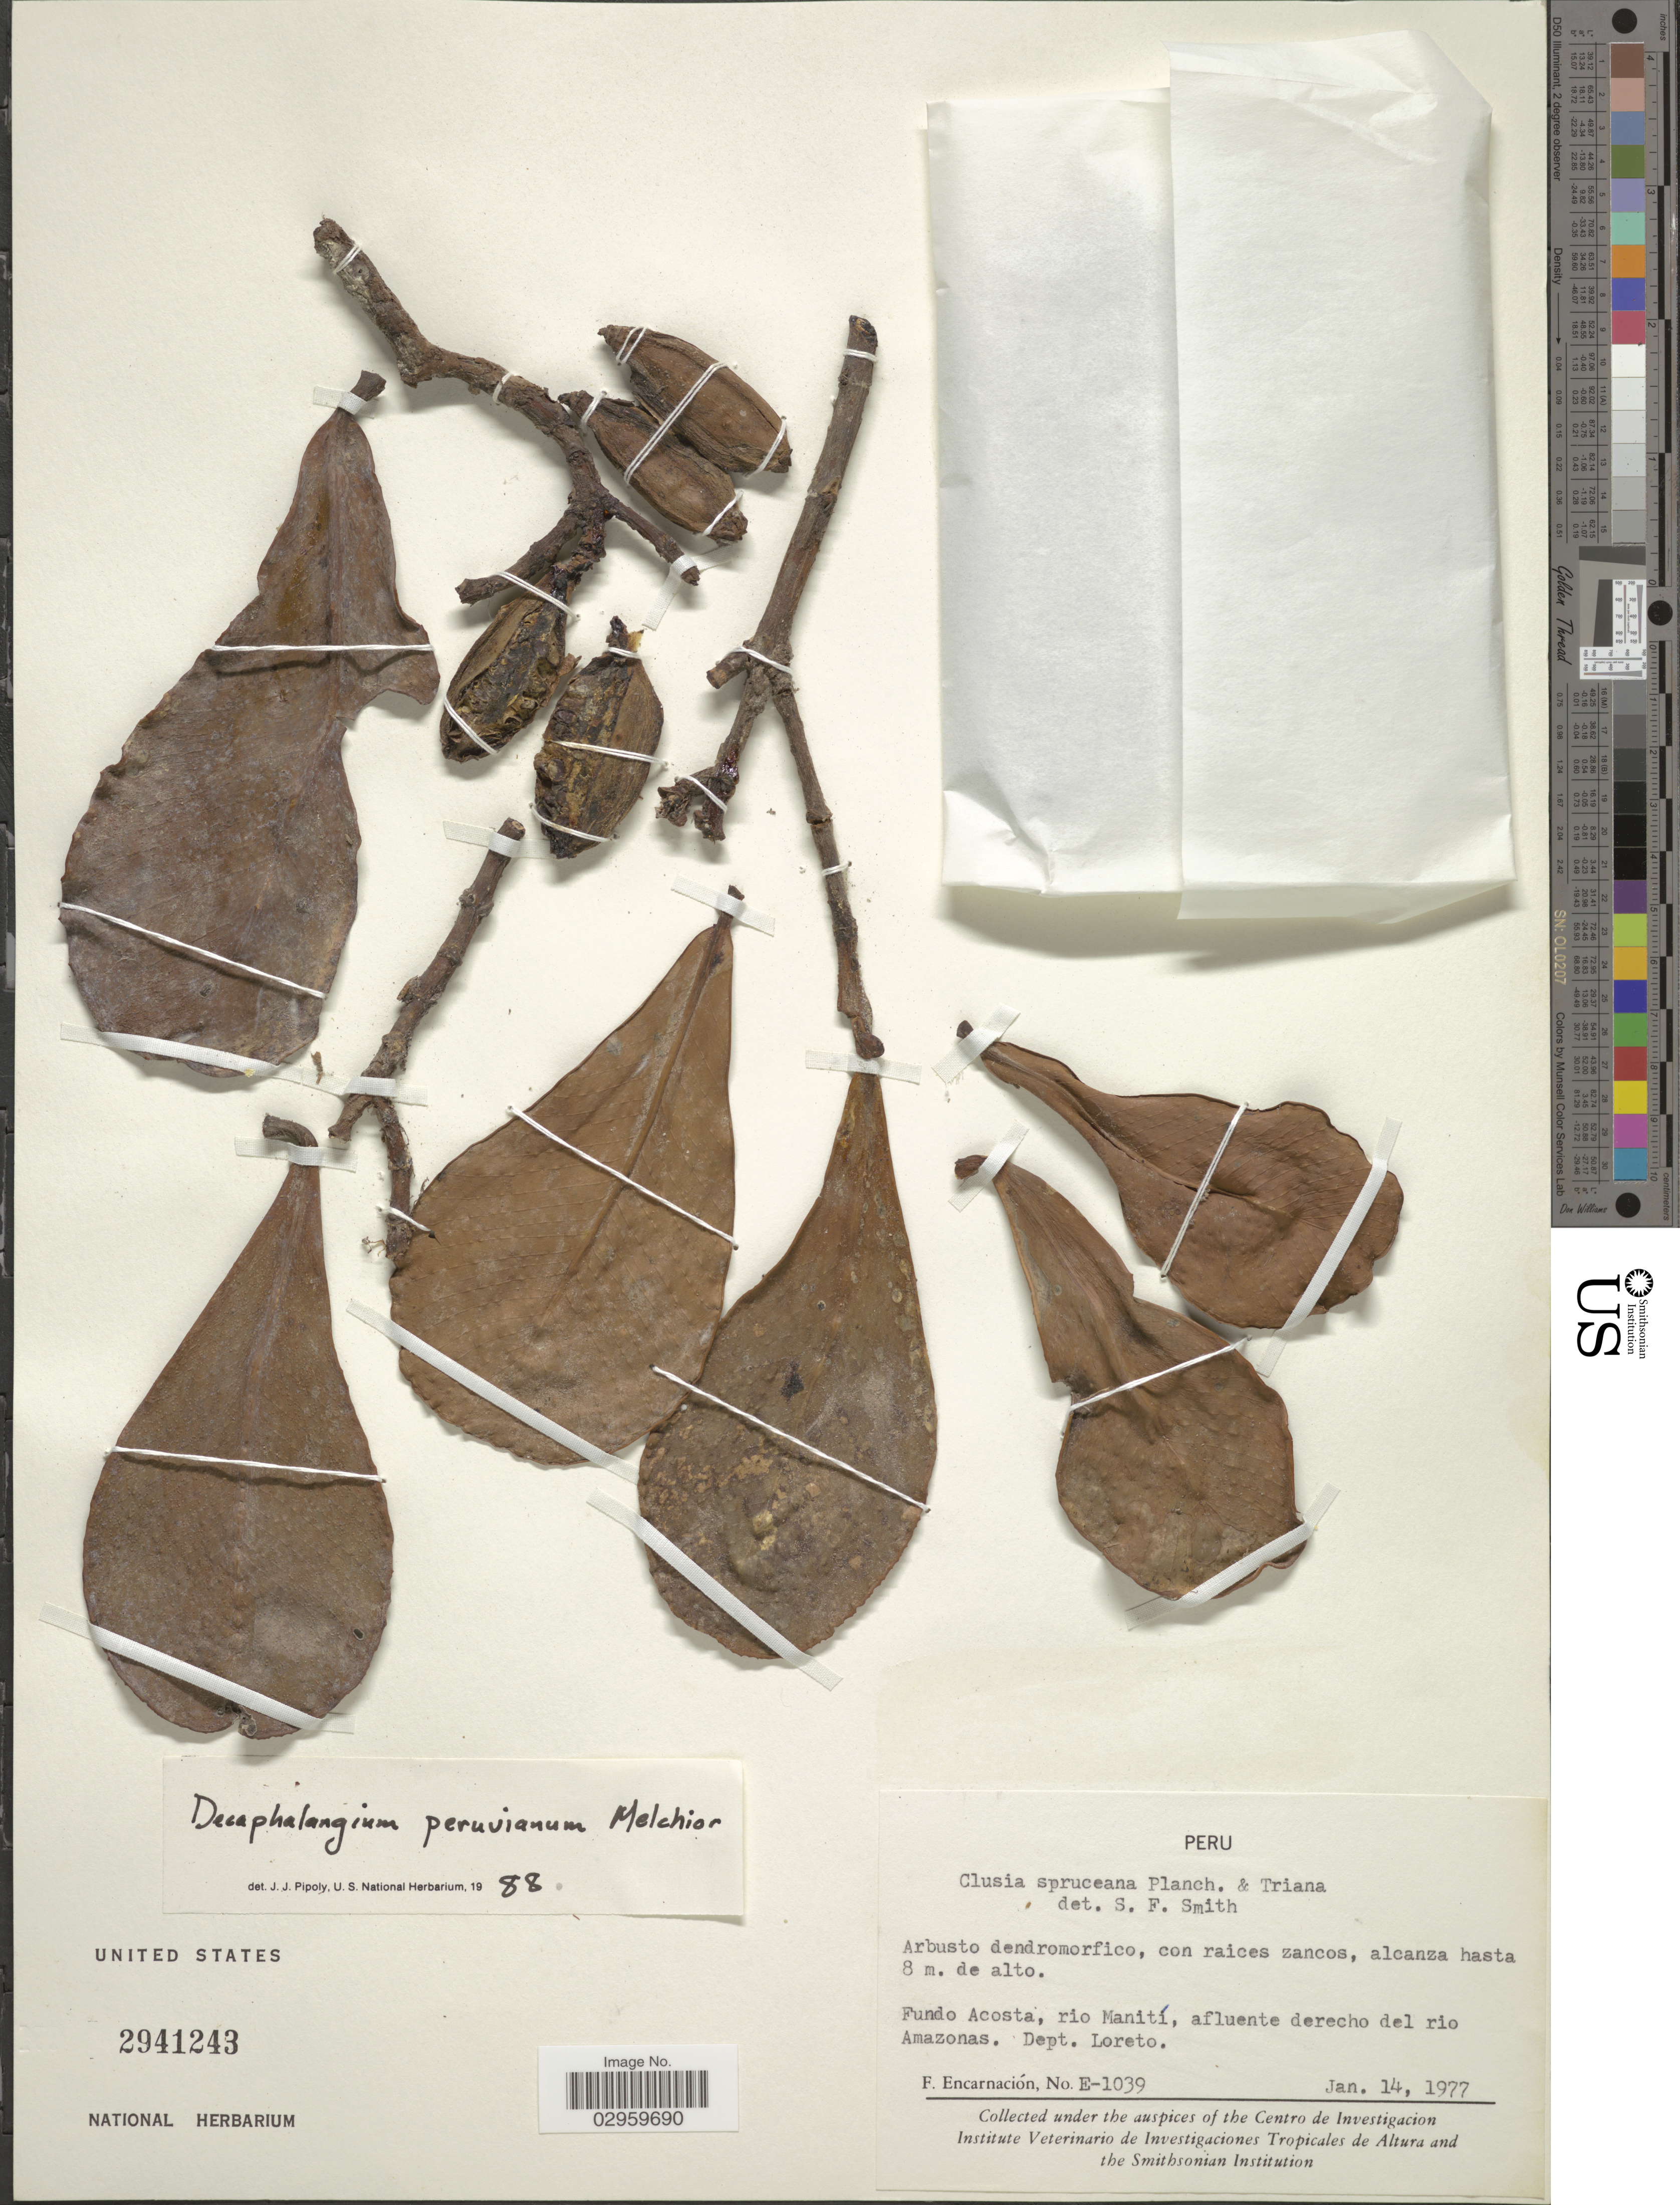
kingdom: Plantae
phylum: Tracheophyta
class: Magnoliopsida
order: Malpighiales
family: Clusiaceae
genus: Clusia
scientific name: Clusia nigrolineata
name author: P.F. Stevens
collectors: F. Encarnación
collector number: E-1039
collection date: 1977-01-14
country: Peru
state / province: Loreto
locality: Fundo Acosta, rio Manití, afluente derecho del rio Amazonas. Dept. Loreto.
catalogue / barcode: US 2941243